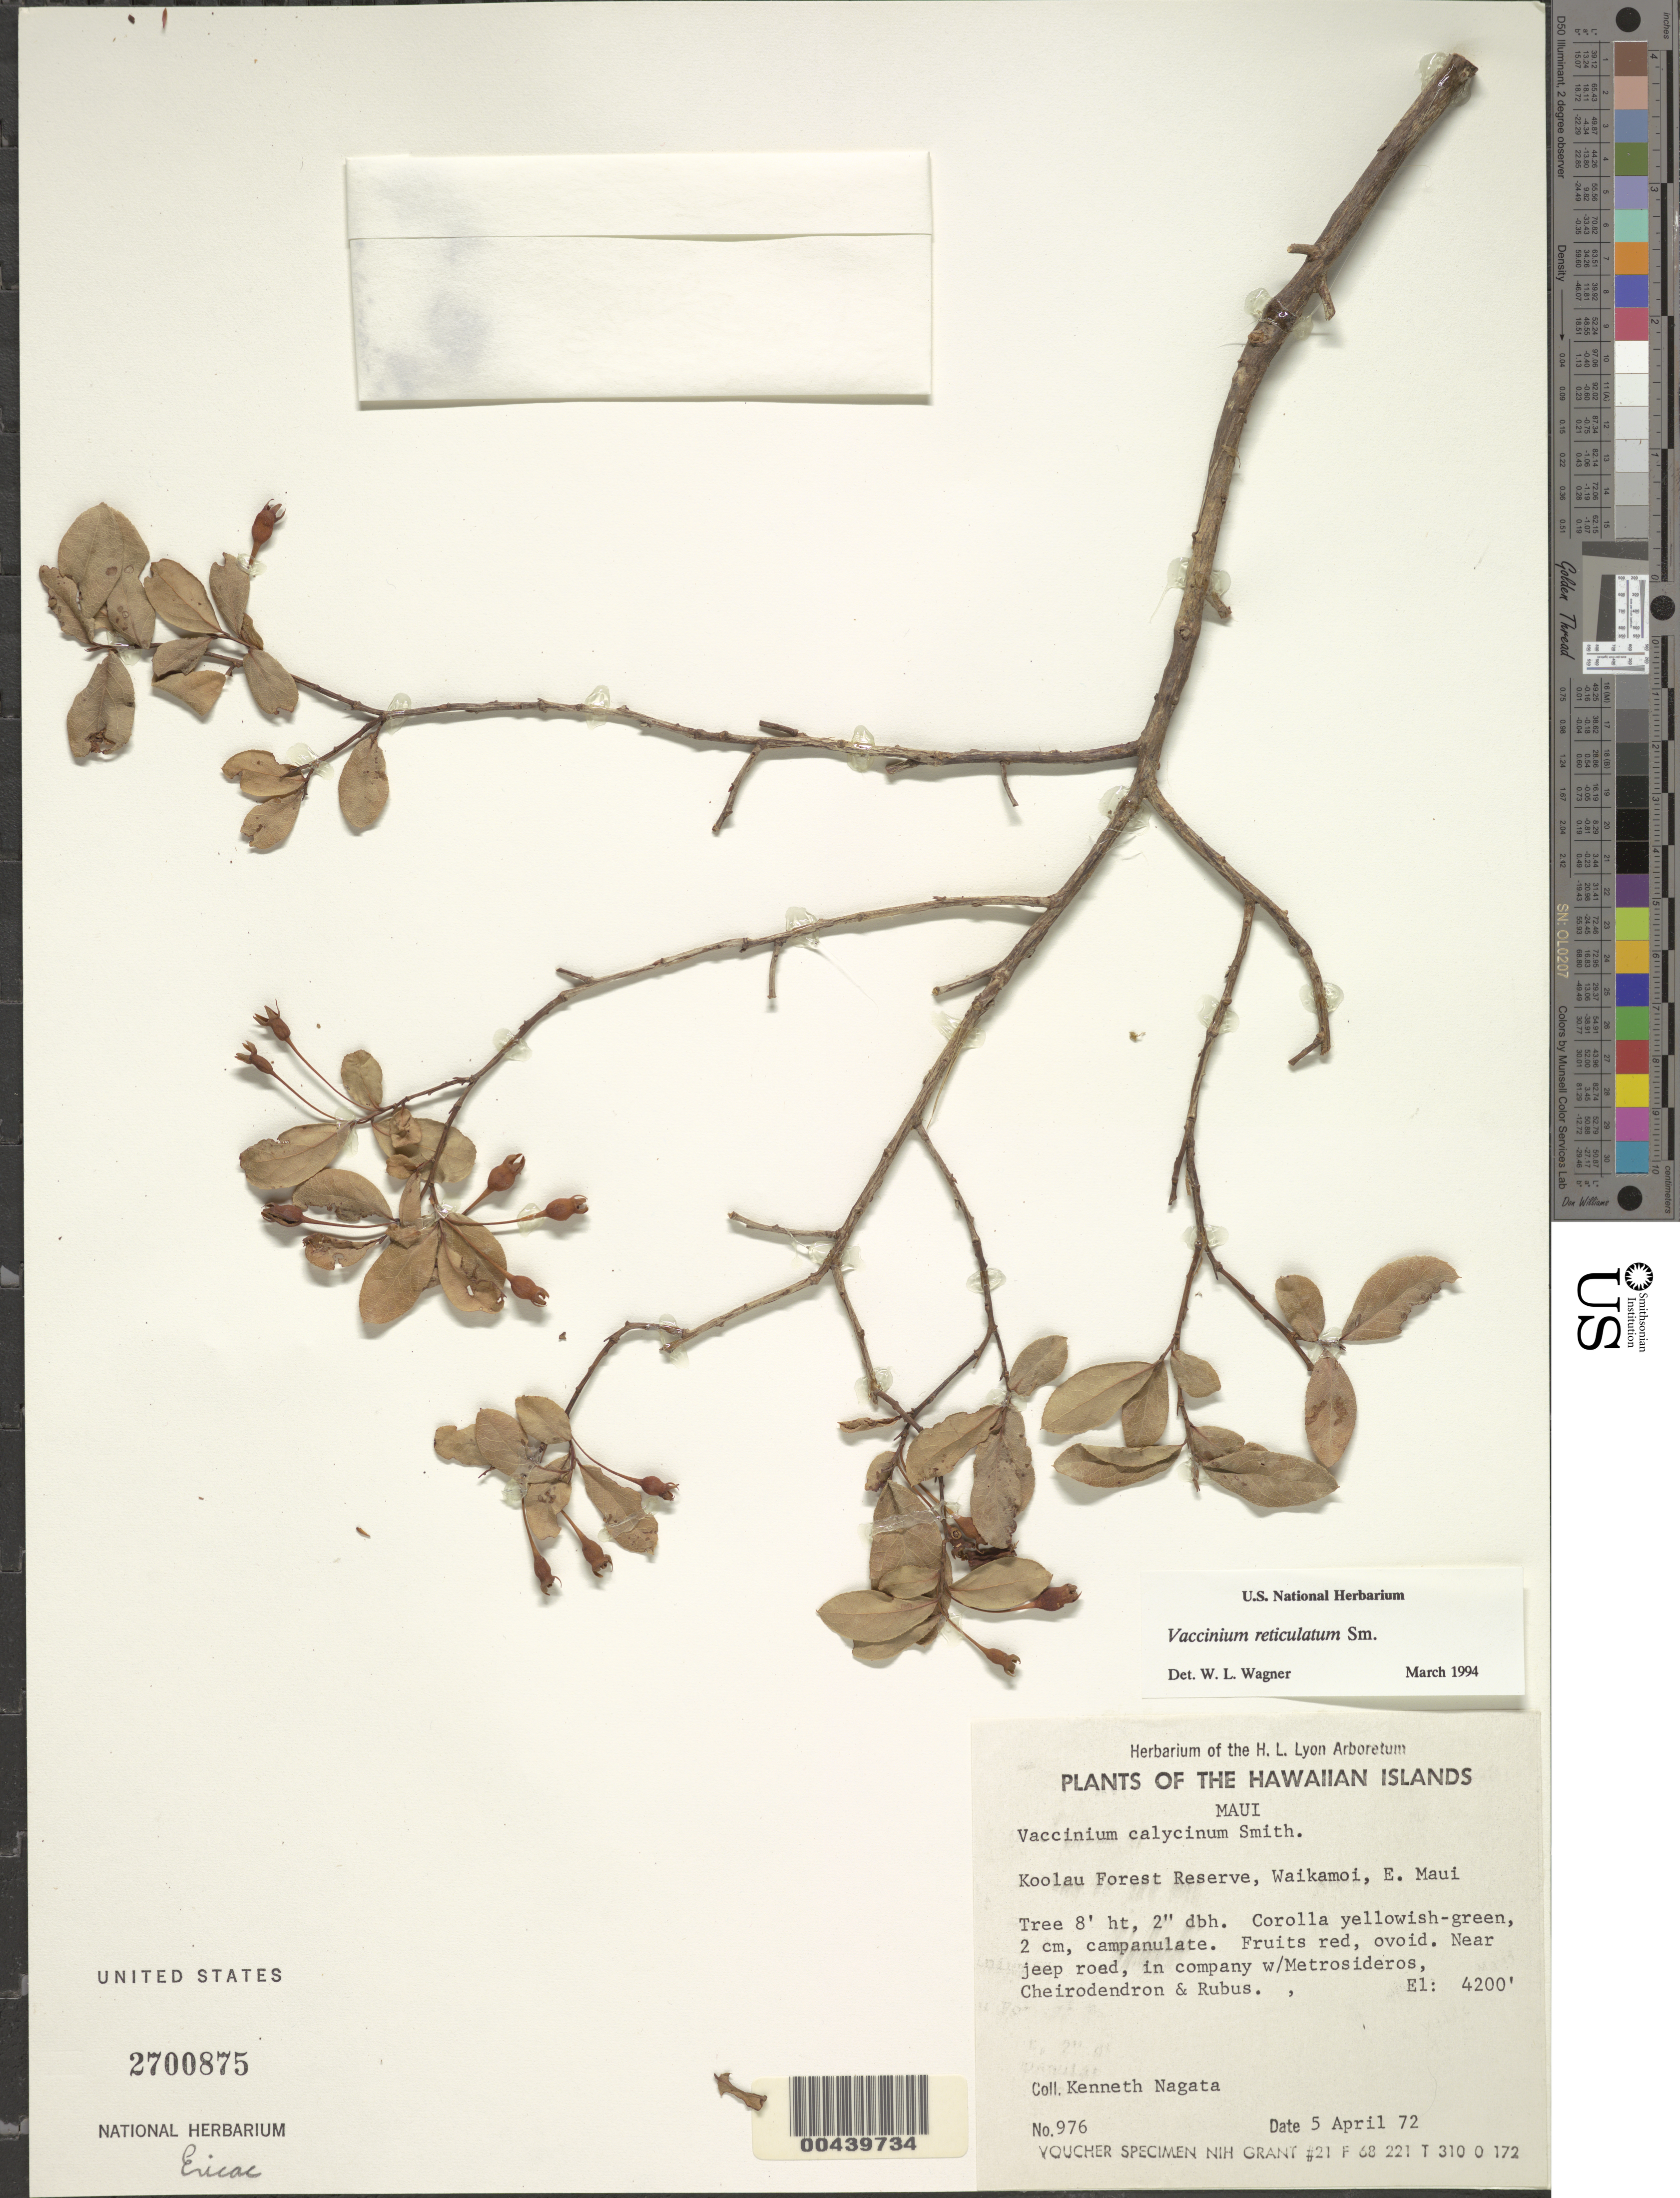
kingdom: Plantae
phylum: Tracheophyta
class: Magnoliopsida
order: Ericales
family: Ericaceae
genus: Vaccinium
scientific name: Vaccinium reticulatum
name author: Sm.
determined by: Wagner, W. L., (BOT), Smithsonian Institution - National Museum of Natural History (UNITED STATES)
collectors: K. Nagata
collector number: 976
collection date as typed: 5 Apr 1972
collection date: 1972-04-05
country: United States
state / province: Hawaii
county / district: Maui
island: Maui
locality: Koolau Forest Reserve, Waikamoi. Near jeep road. E Maui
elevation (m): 1280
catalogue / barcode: US 2700875